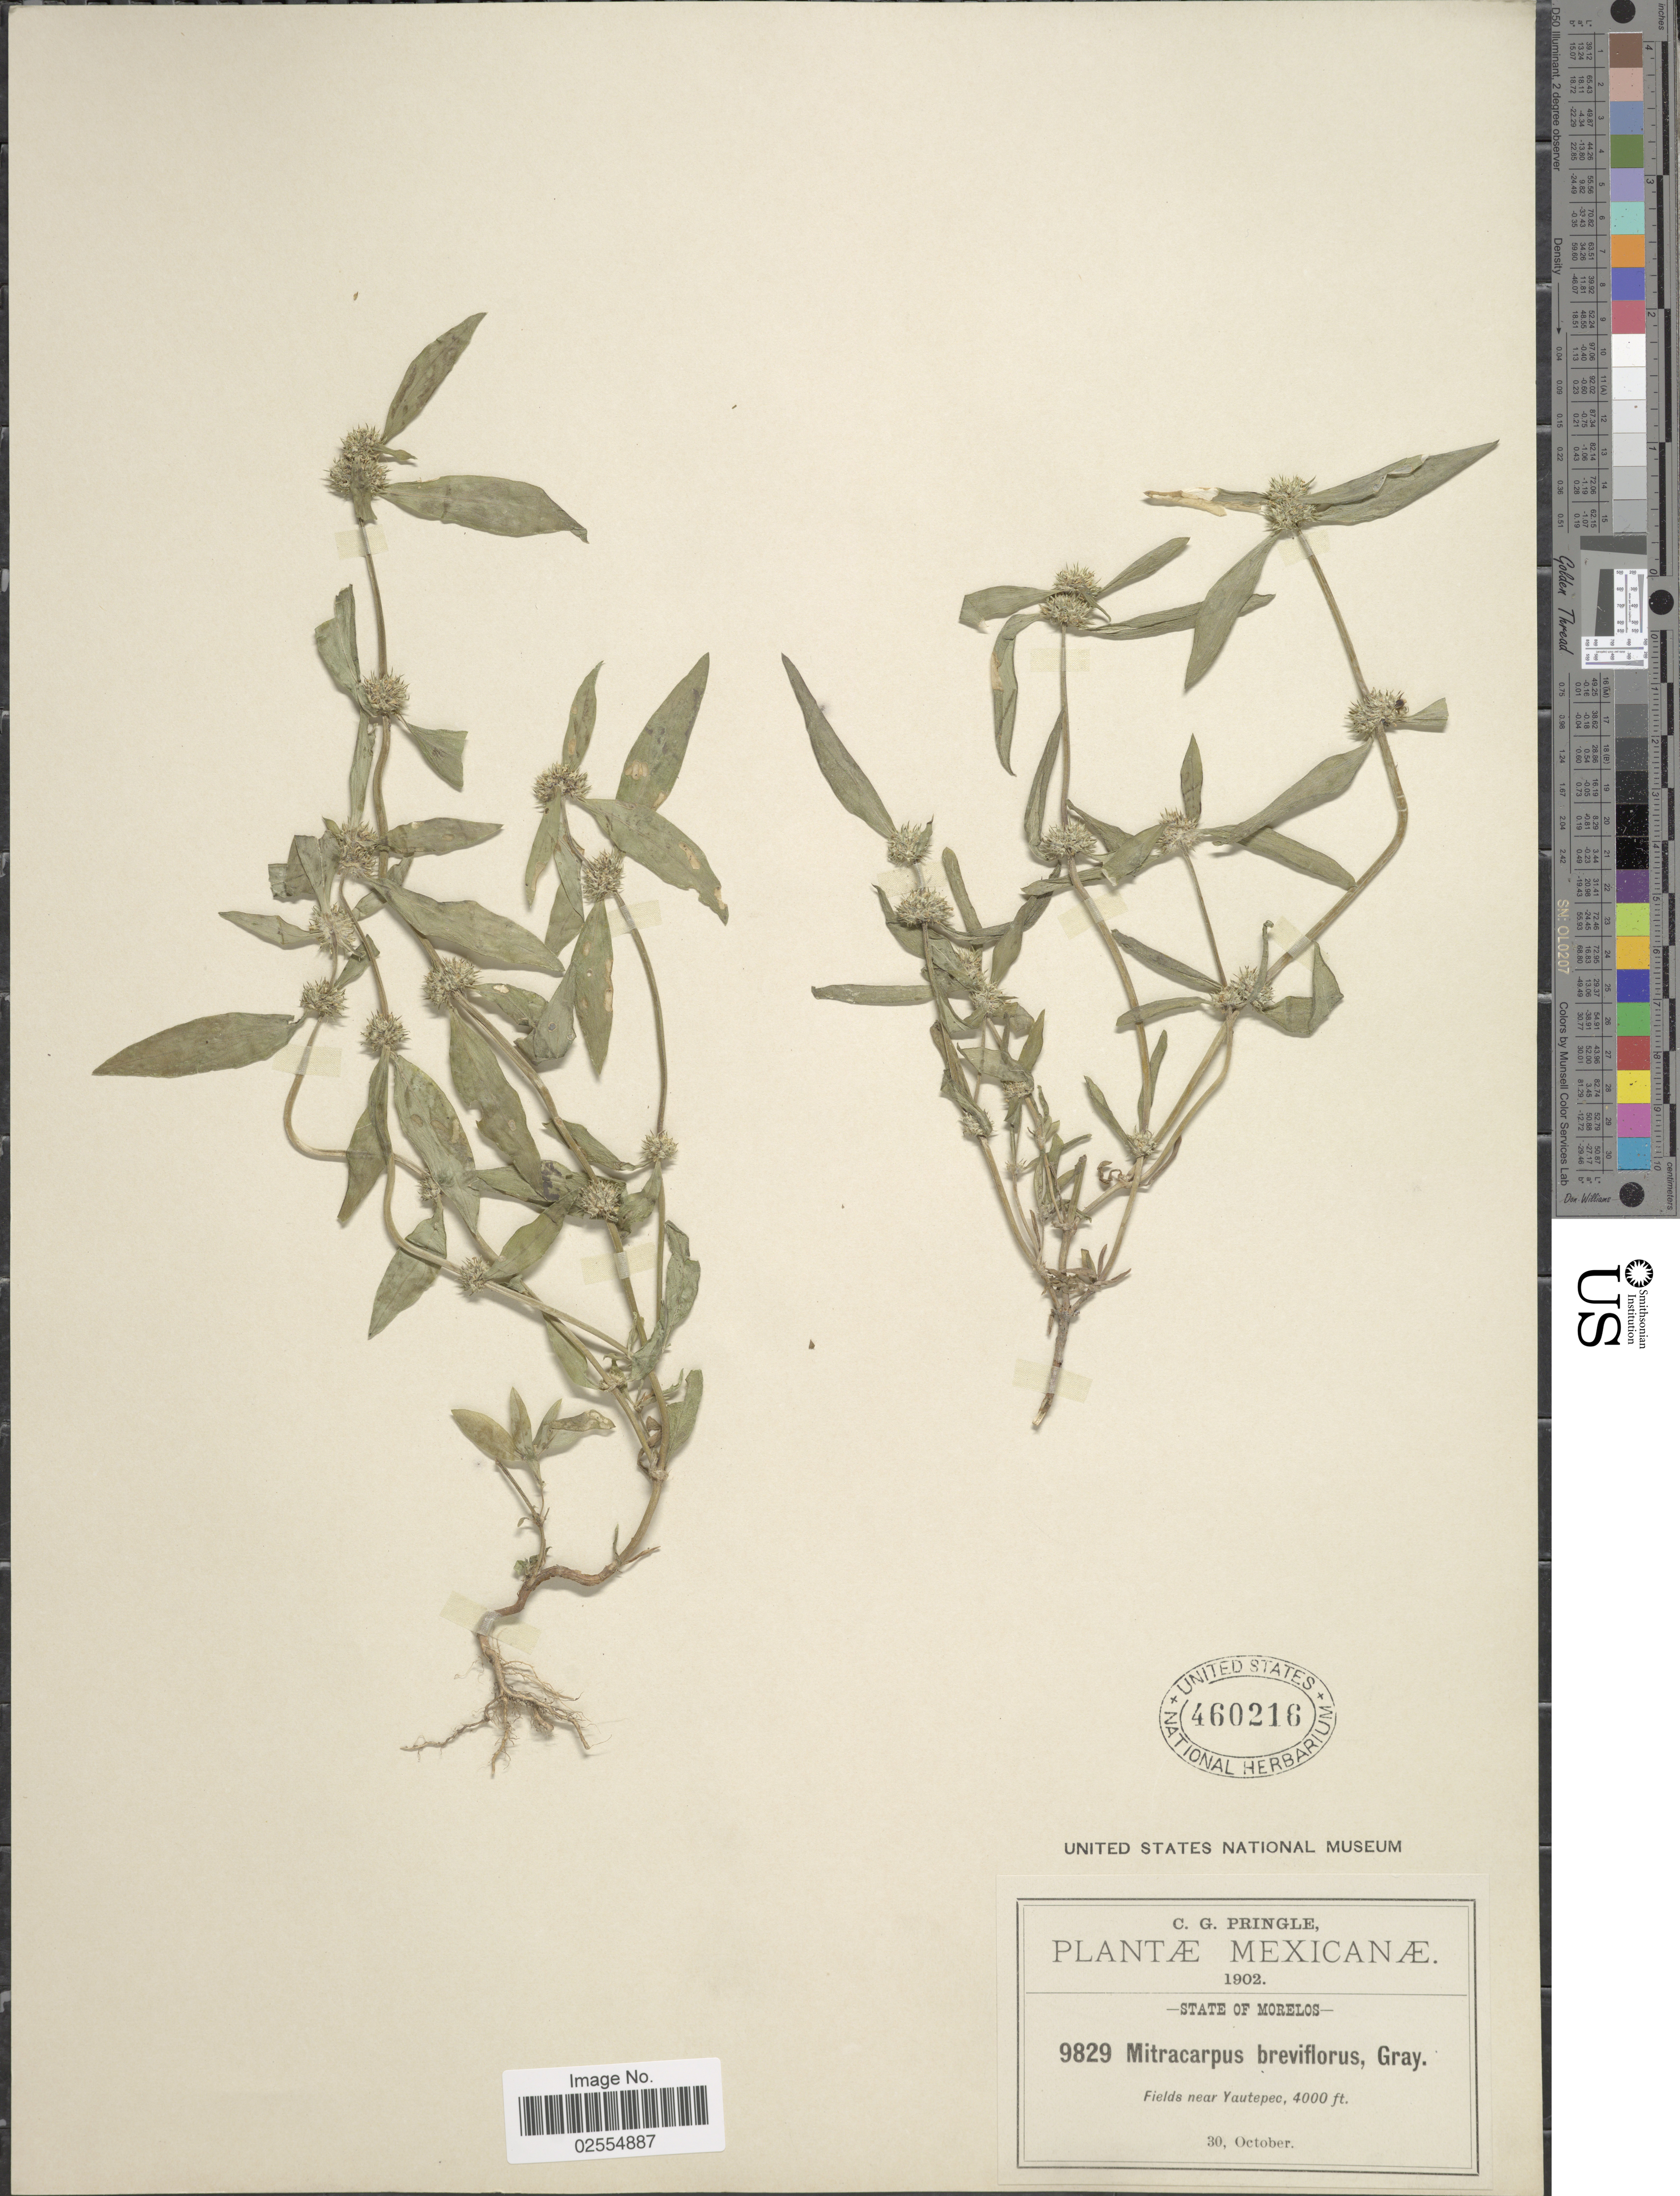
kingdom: Plantae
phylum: Tracheophyta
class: Magnoliopsida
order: Gentianales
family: Rubiaceae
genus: Mitracarpus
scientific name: Mitracarpus breviflorus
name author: A. Gray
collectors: C. G. Pringle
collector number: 9829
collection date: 1902-10-30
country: Mexico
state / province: Morelos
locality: Fields near Yautepec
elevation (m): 1219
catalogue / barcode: US 460216